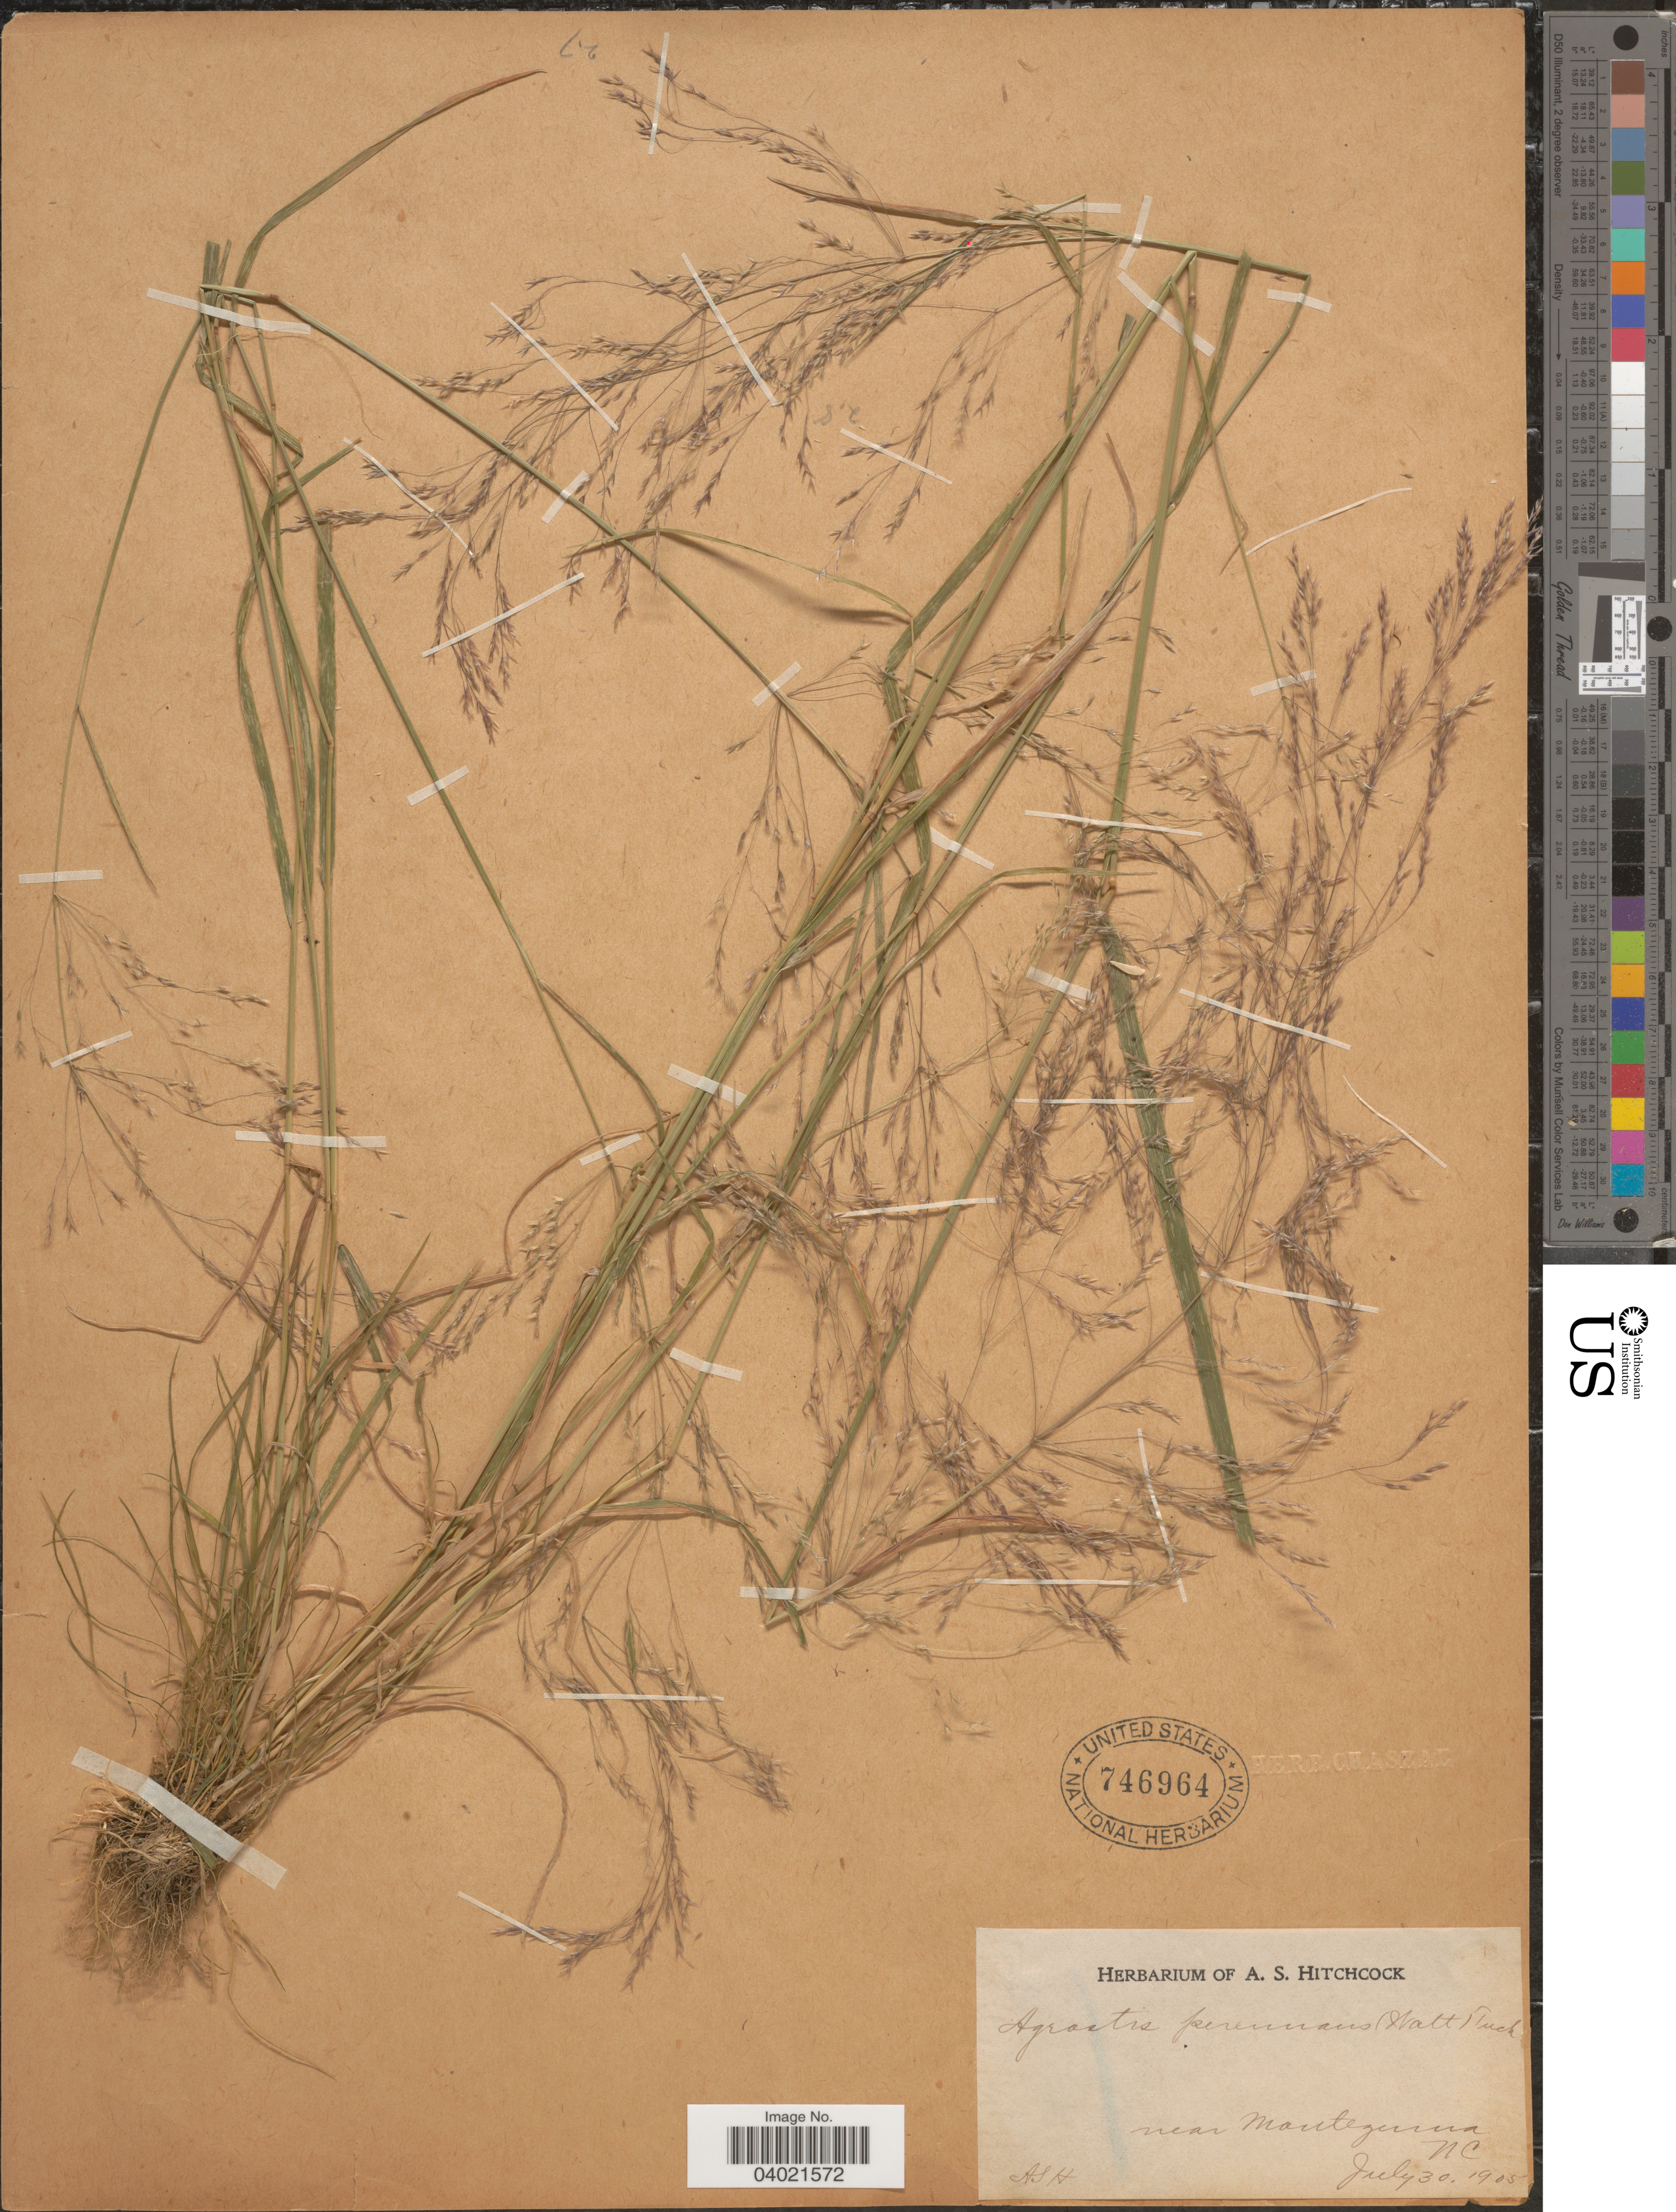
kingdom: Plantae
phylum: Tracheophyta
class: Liliopsida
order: Poales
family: Poaceae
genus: Agrostis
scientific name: Agrostis perennans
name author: (Walter) Tuck.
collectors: A. S. Hitchcock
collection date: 1905-07-30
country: United States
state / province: North Carolina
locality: Near Montezuma.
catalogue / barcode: US 746964